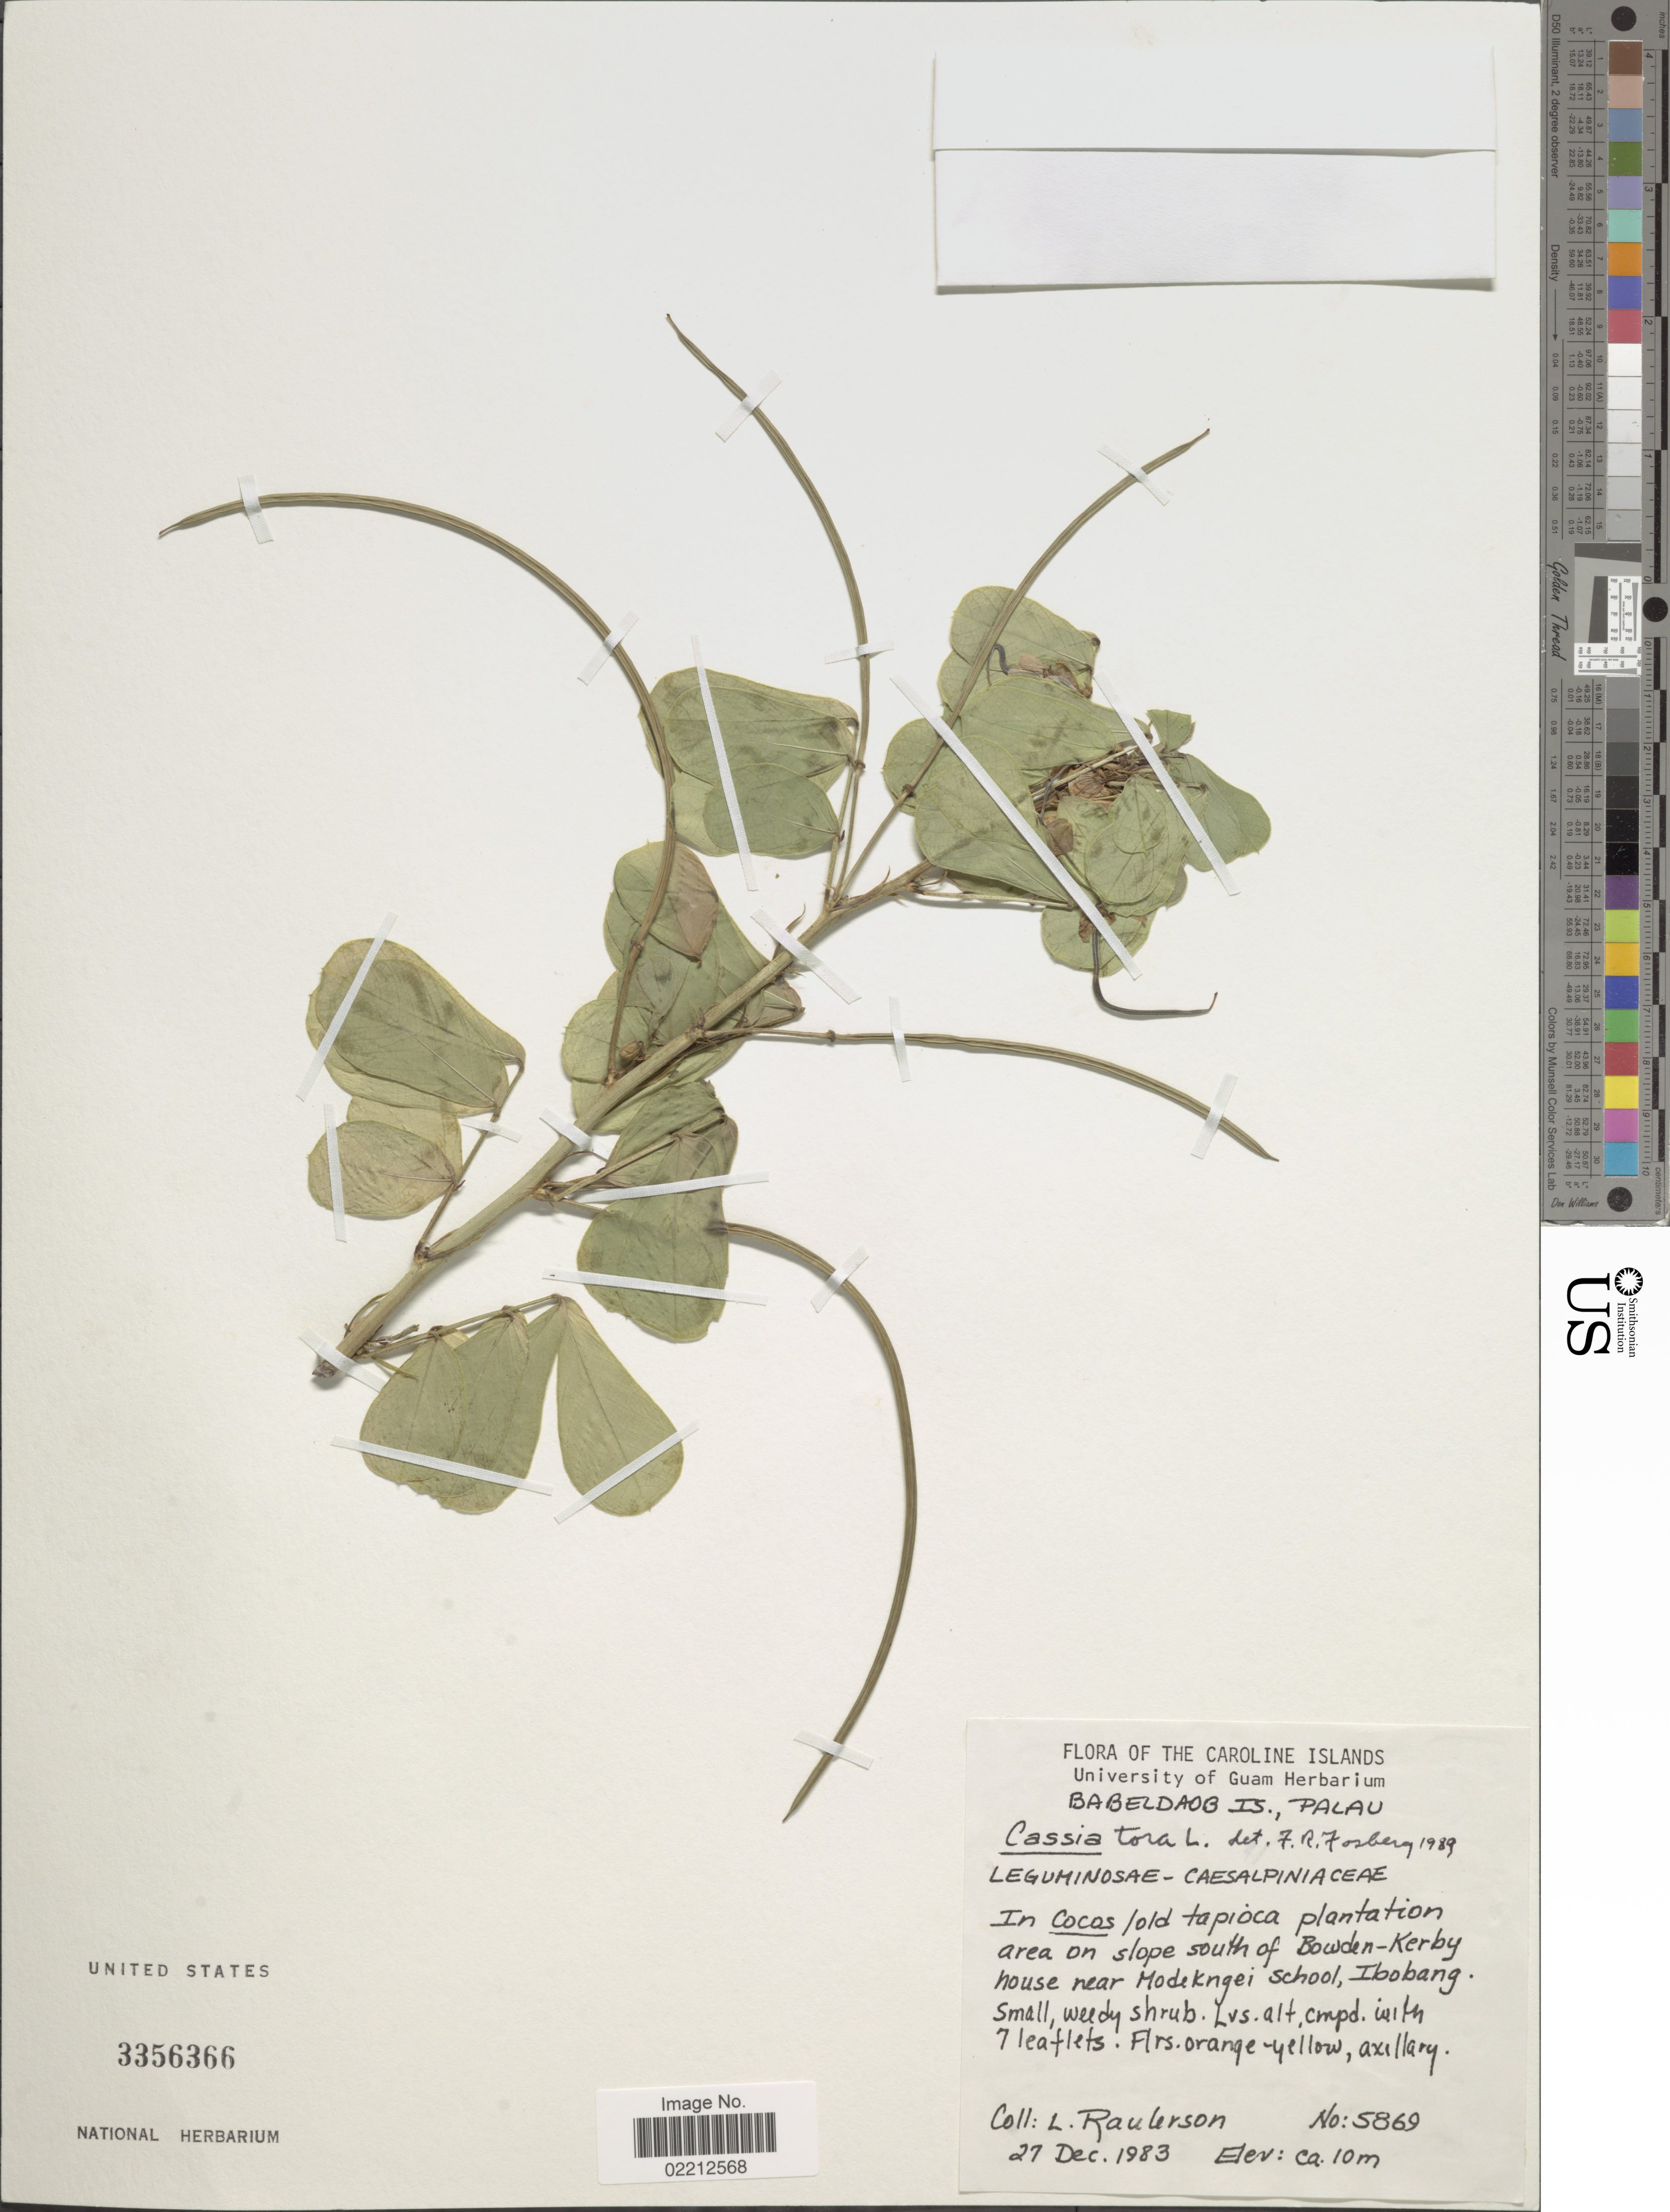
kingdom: Plantae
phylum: Tracheophyta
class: Magnoliopsida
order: Fabales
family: Fabaceae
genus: Senna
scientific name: Senna tora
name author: (L.) Roxb.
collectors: L. Raulerson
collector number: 5869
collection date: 1983-12-21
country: Palau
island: Babeldaob [Babelthuap]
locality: Caroline islands, Babeldaob Is. Palau, In Cocos/old tapioca plantation area on slope south of Bowden-Kerby house near Modekngei School, Ibobang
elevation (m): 10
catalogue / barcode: US 3356366